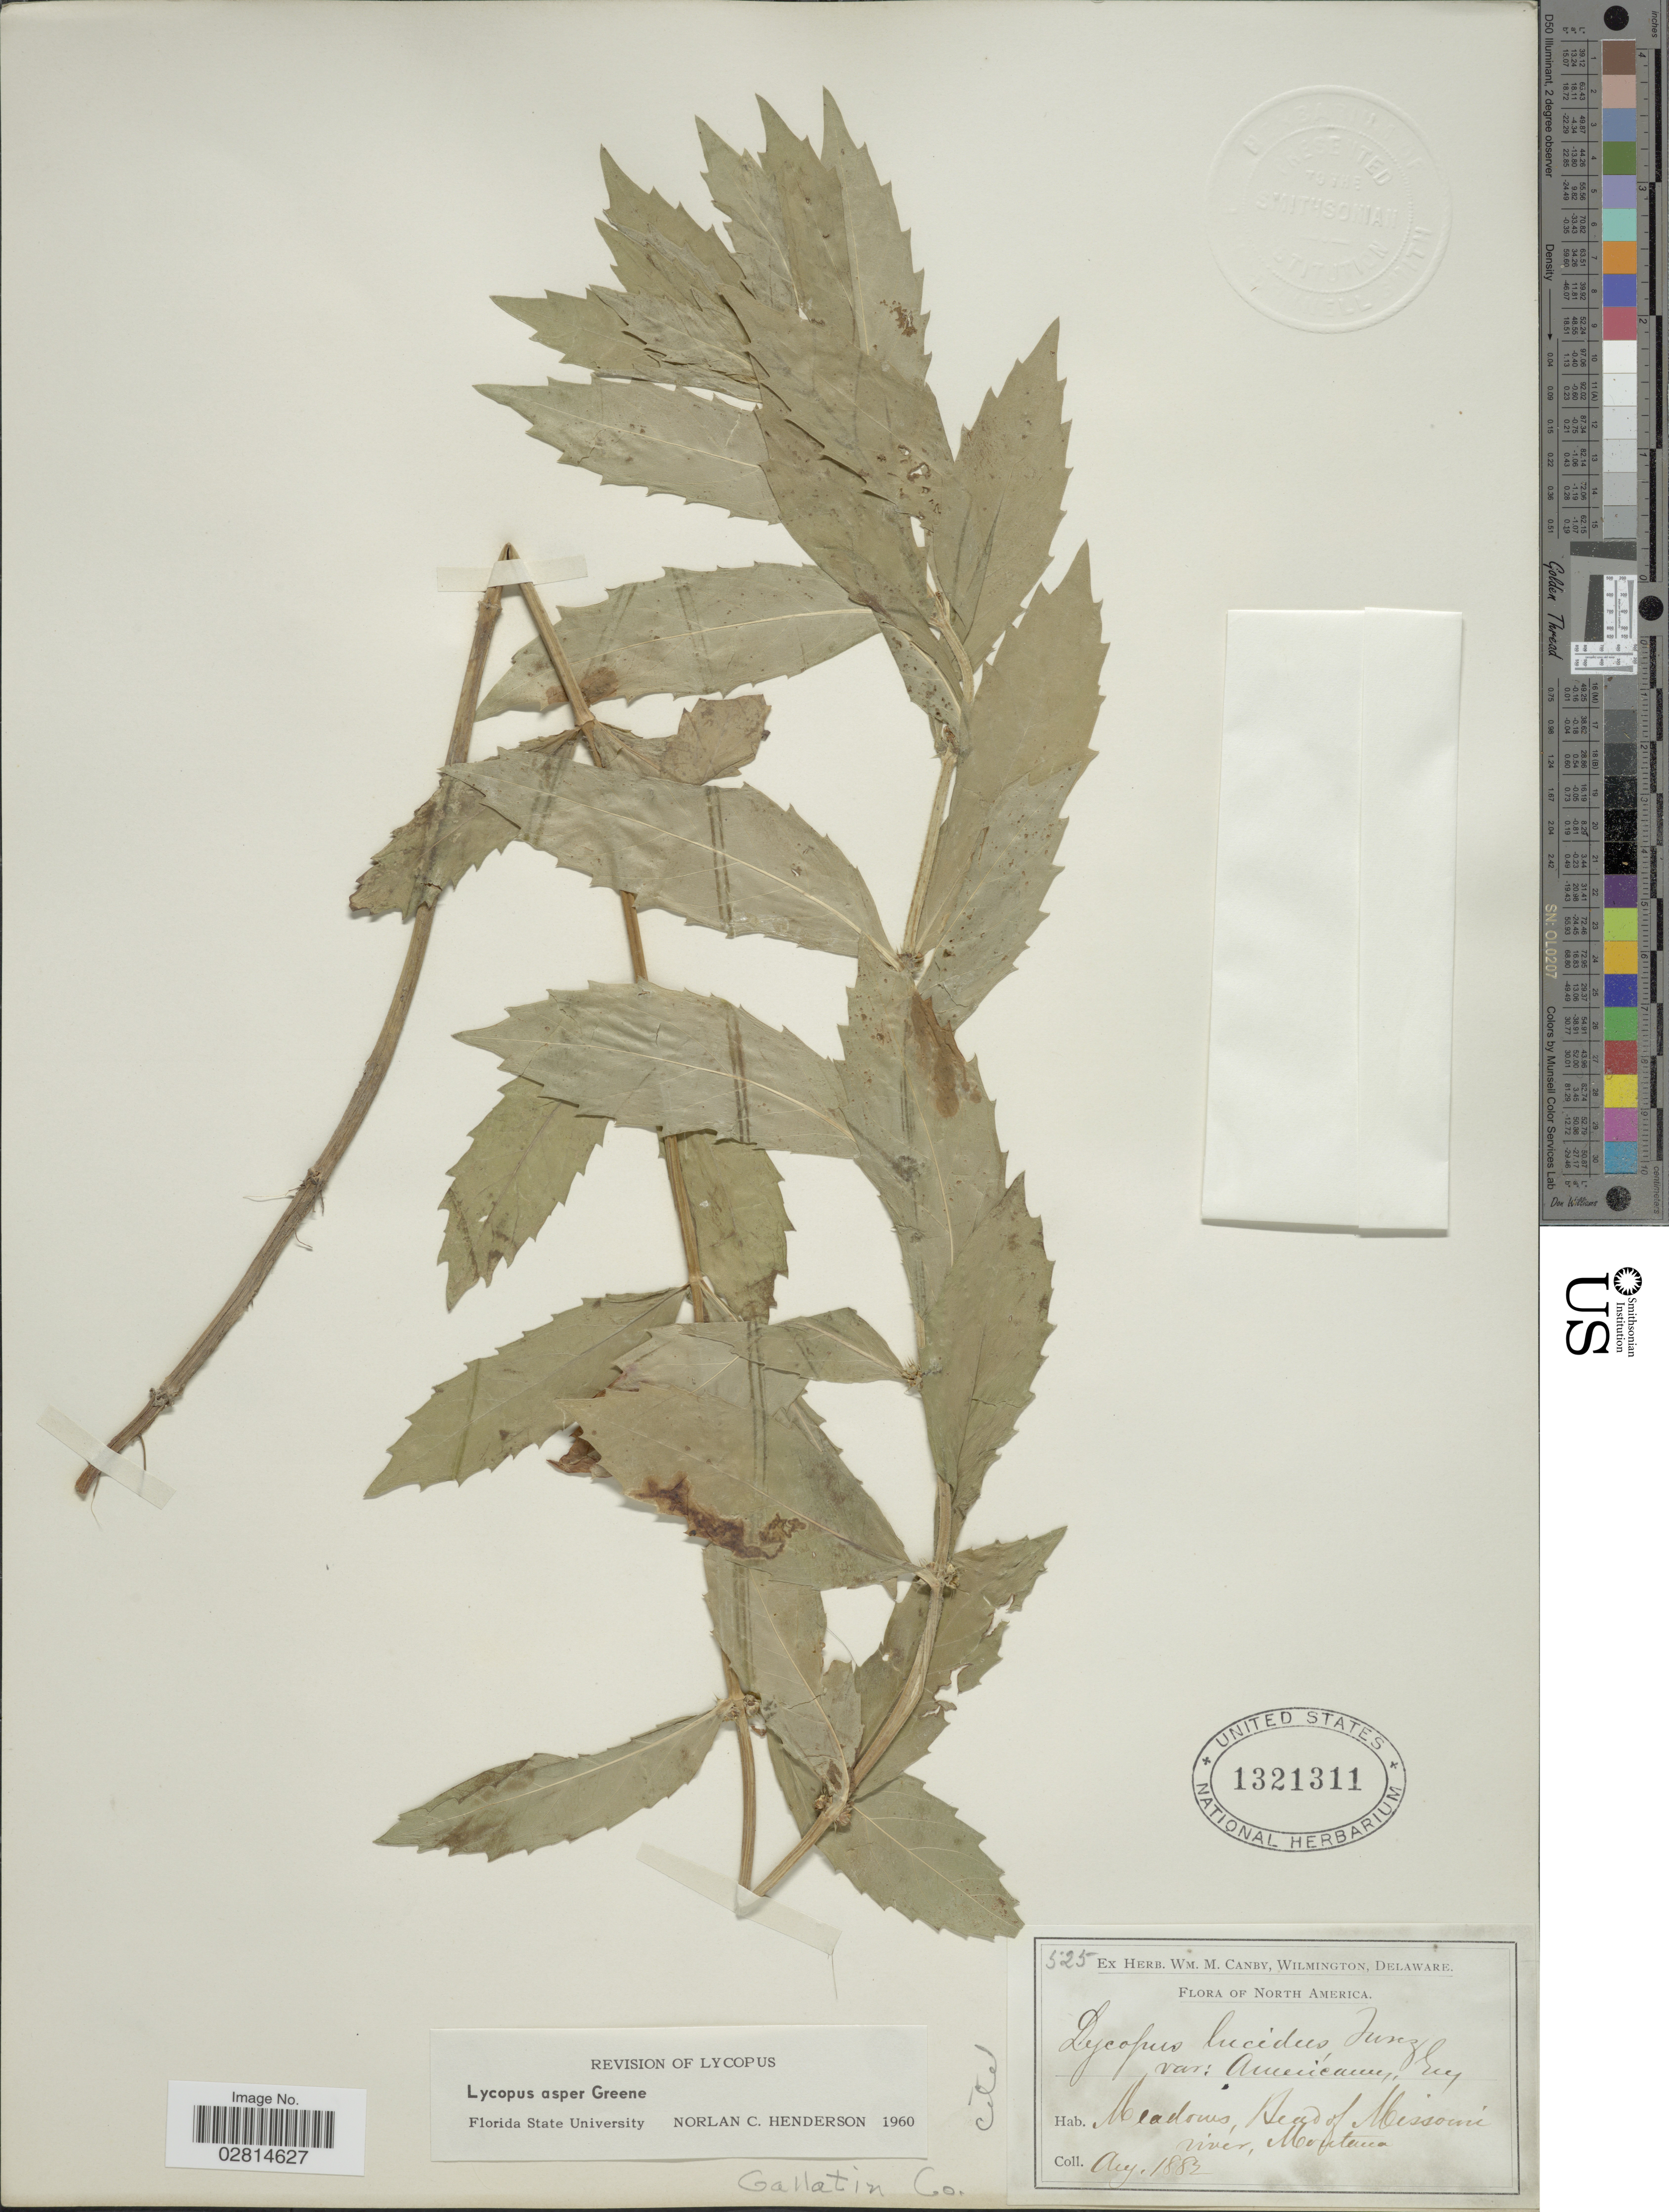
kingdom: Plantae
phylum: Tracheophyta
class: Magnoliopsida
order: Lamiales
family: Lamiaceae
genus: Lycopus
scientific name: Lycopus asper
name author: Greene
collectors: ex herb. W.M. Canby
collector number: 525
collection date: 1882-08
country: United States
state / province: Missouri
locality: Meadows, Head of Missouri river, Montana. Gallatin Co.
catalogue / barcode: US 1321311